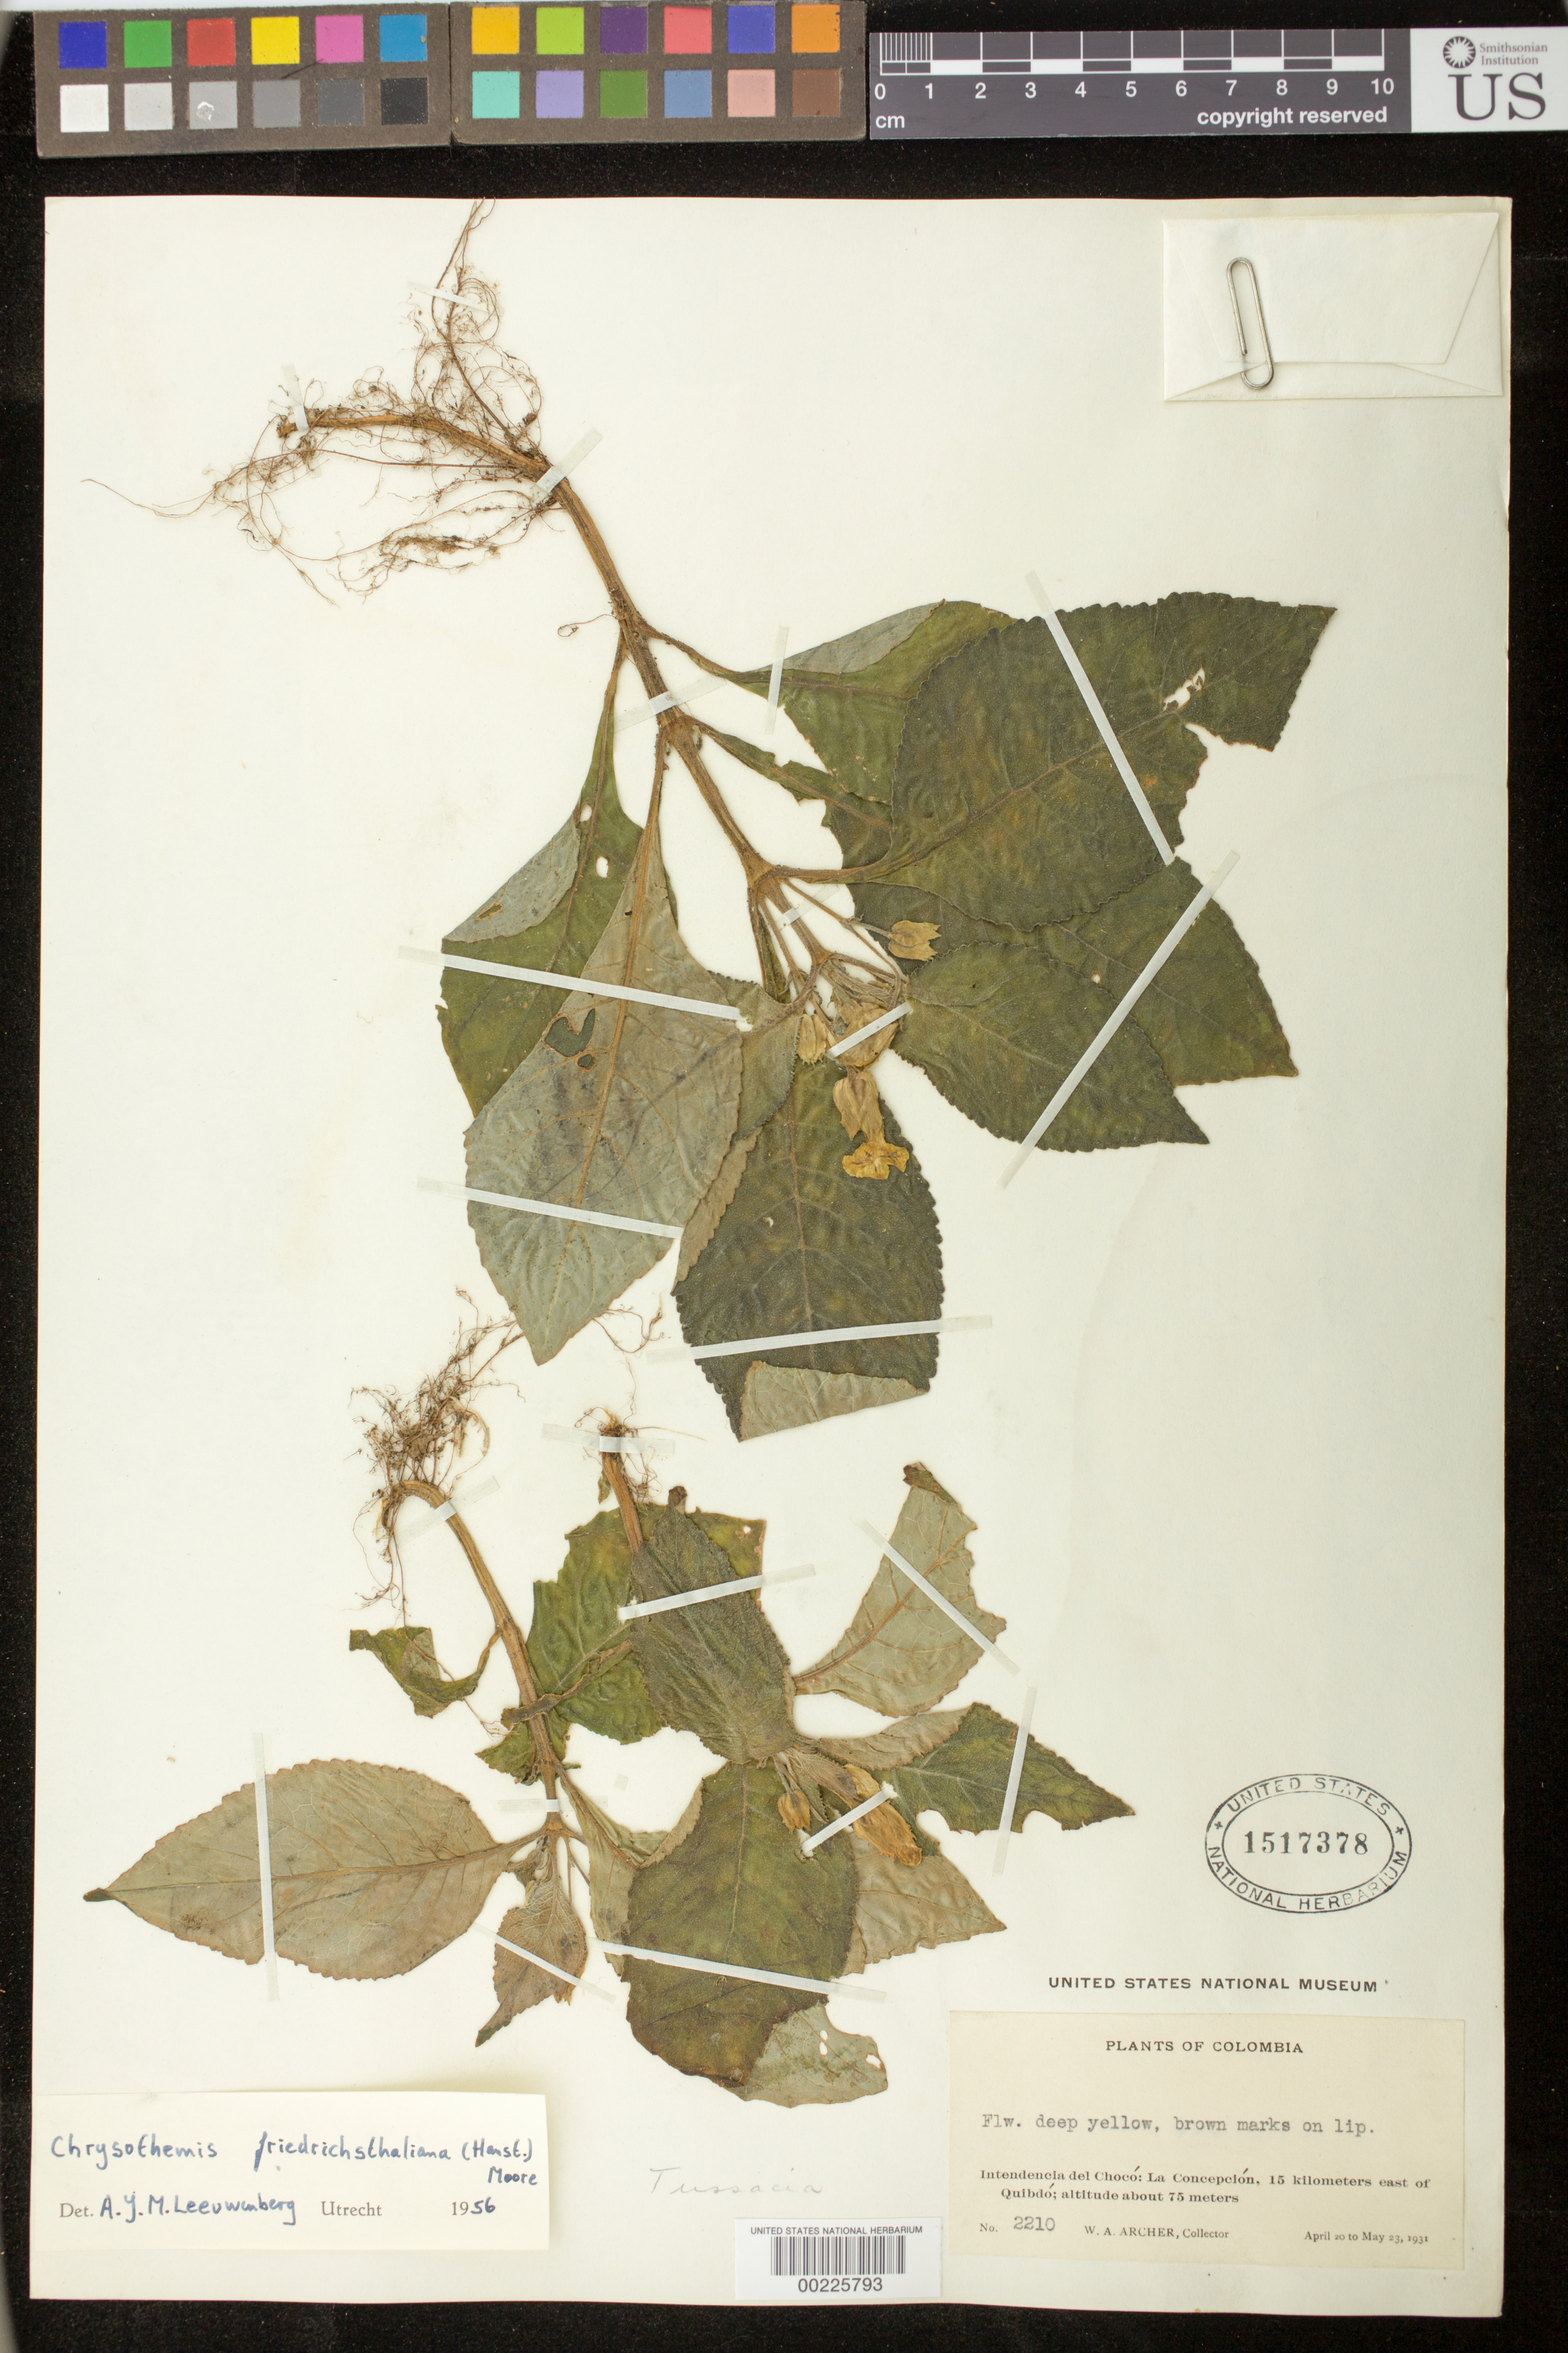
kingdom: Plantae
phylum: Tracheophyta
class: Magnoliopsida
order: Lamiales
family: Gesneriaceae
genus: Chrysothemis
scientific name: Chrysothemis friedrichsthaliana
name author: (Hanst.) H.E. Moore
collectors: A. W. Archer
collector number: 2210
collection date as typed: Apr-May 1931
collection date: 1931-04/1931-05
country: Colombia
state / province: Chocó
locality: La Concepcion, 15 km E of Quibdo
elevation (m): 75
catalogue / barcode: US 1517378